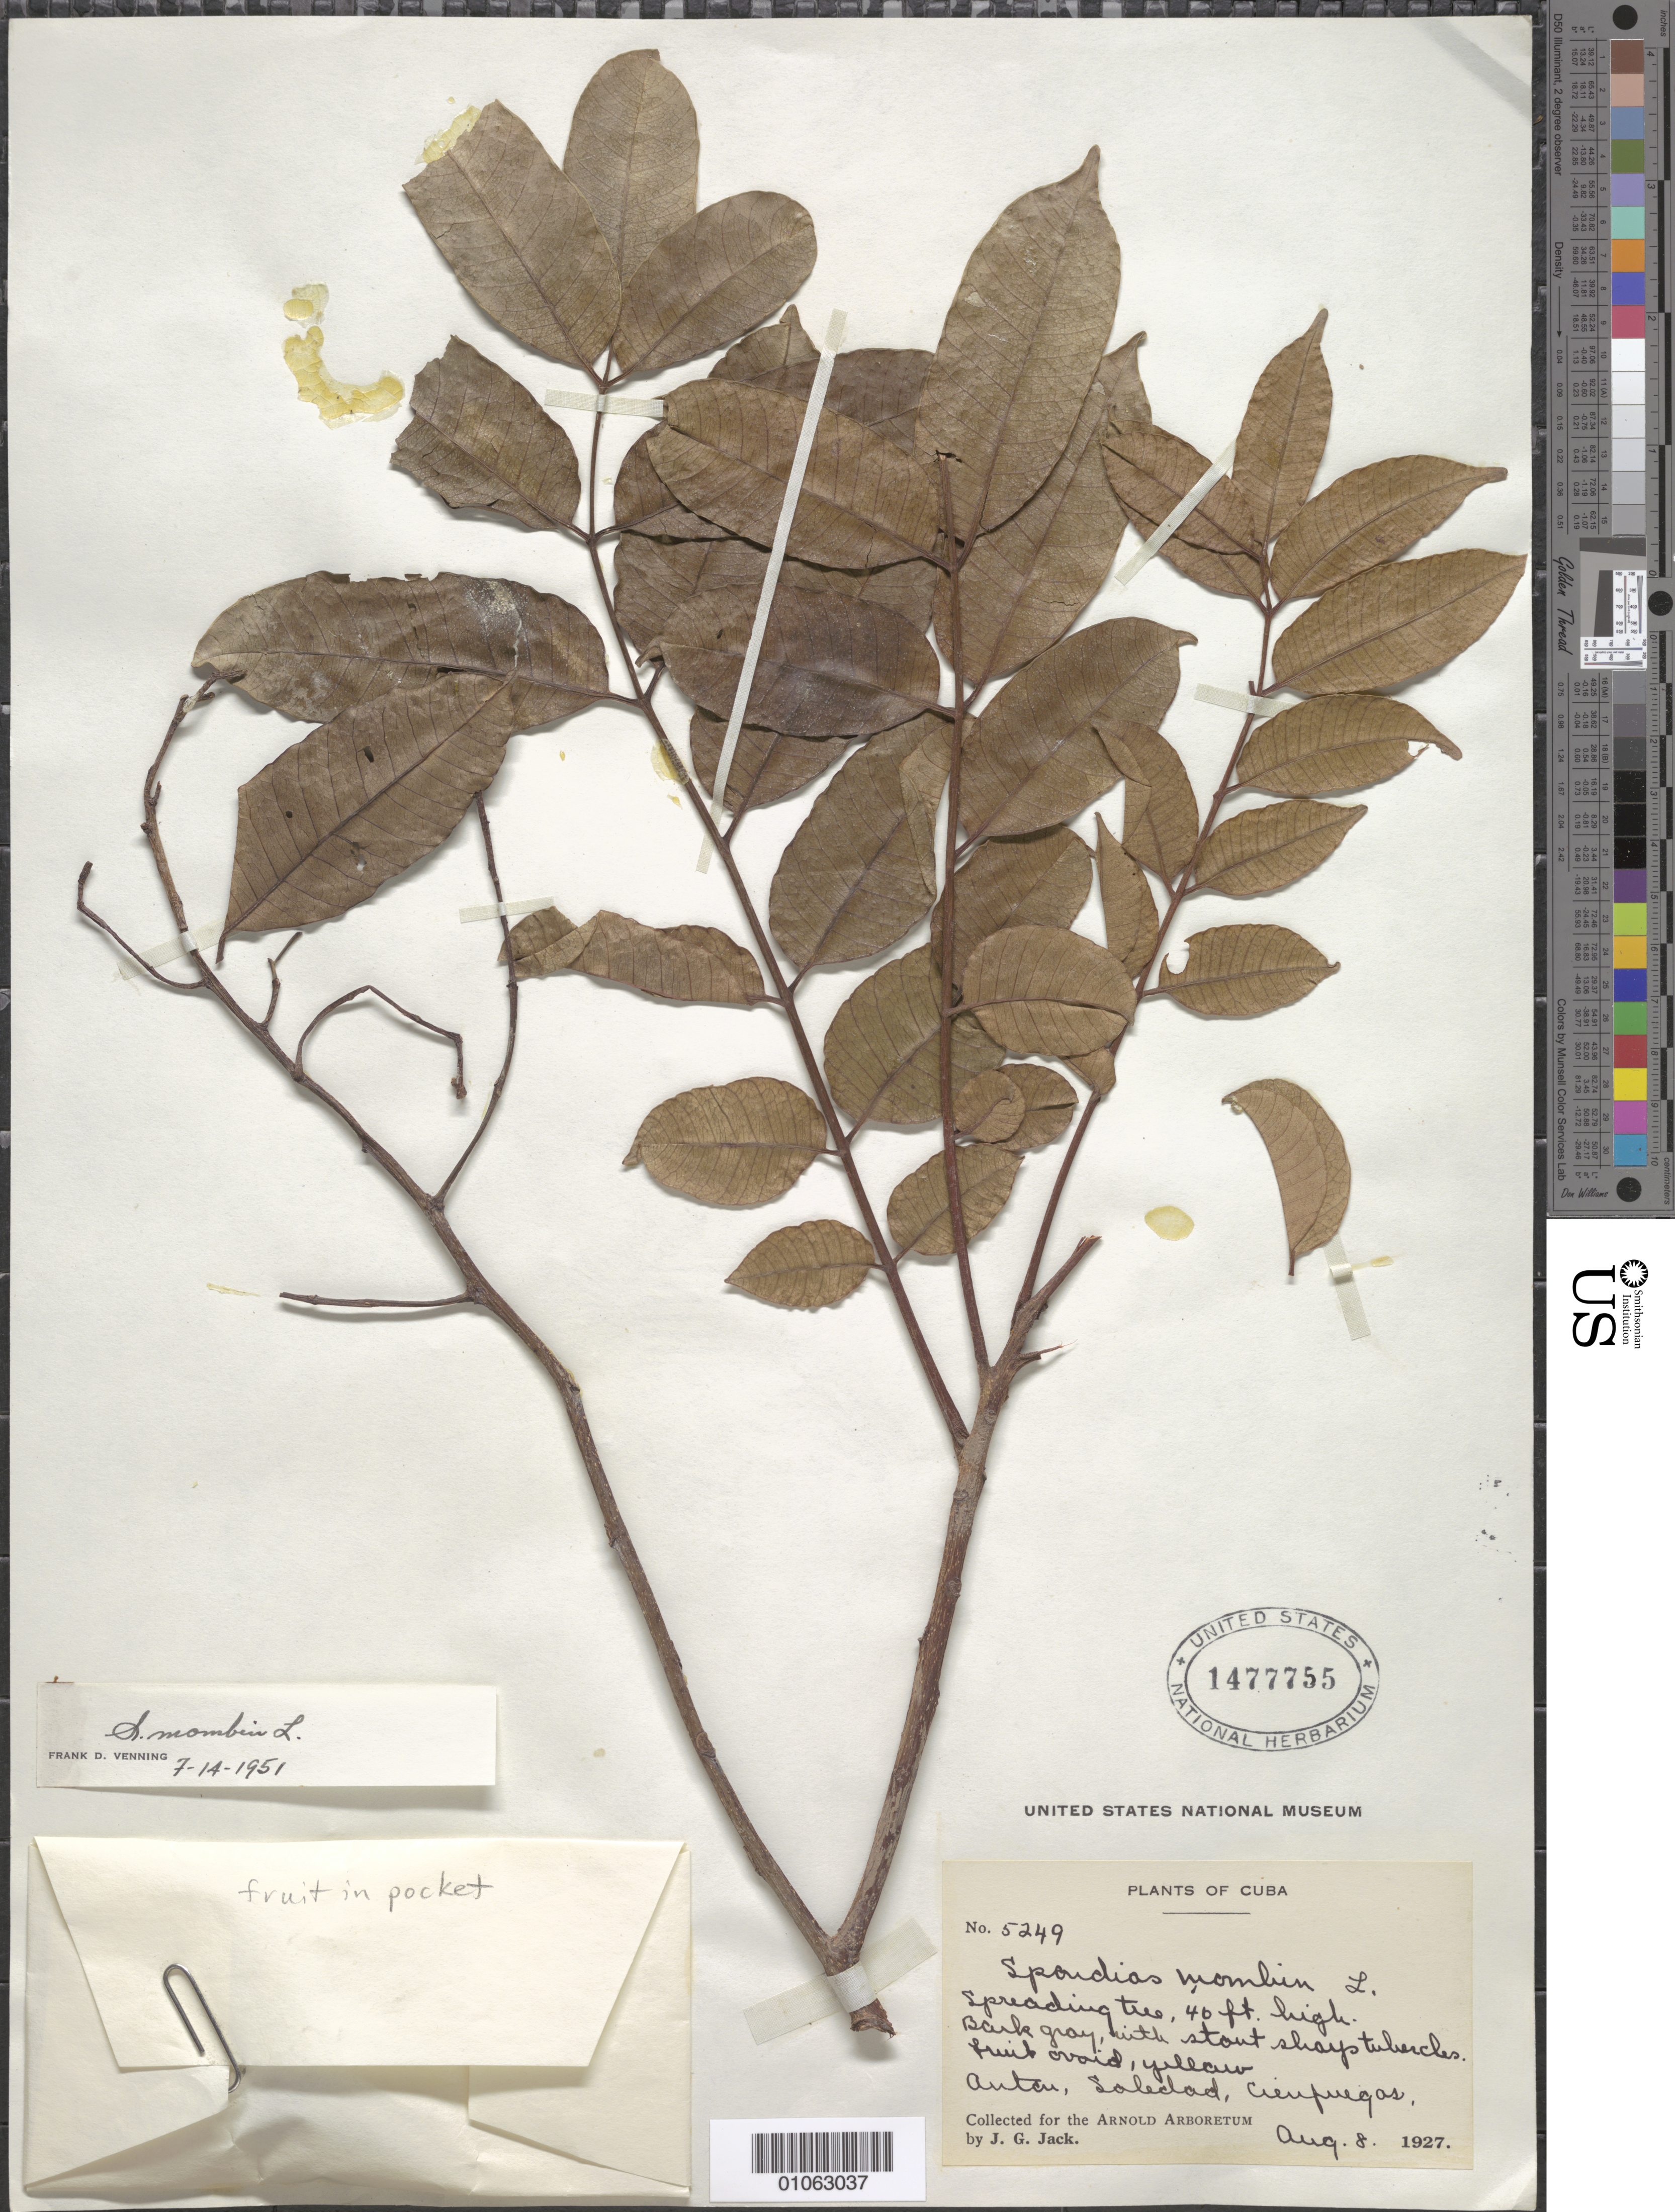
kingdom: Plantae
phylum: Tracheophyta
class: Magnoliopsida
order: Sapindales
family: Anacardiaceae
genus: Spondias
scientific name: Spondias mombin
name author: L.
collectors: J. G. Jack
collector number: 5249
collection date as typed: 08 Aug 1927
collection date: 1927-08-08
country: Cuba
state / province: Cienfuegos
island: Cuba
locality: Cienfuegos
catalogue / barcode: US 1477755